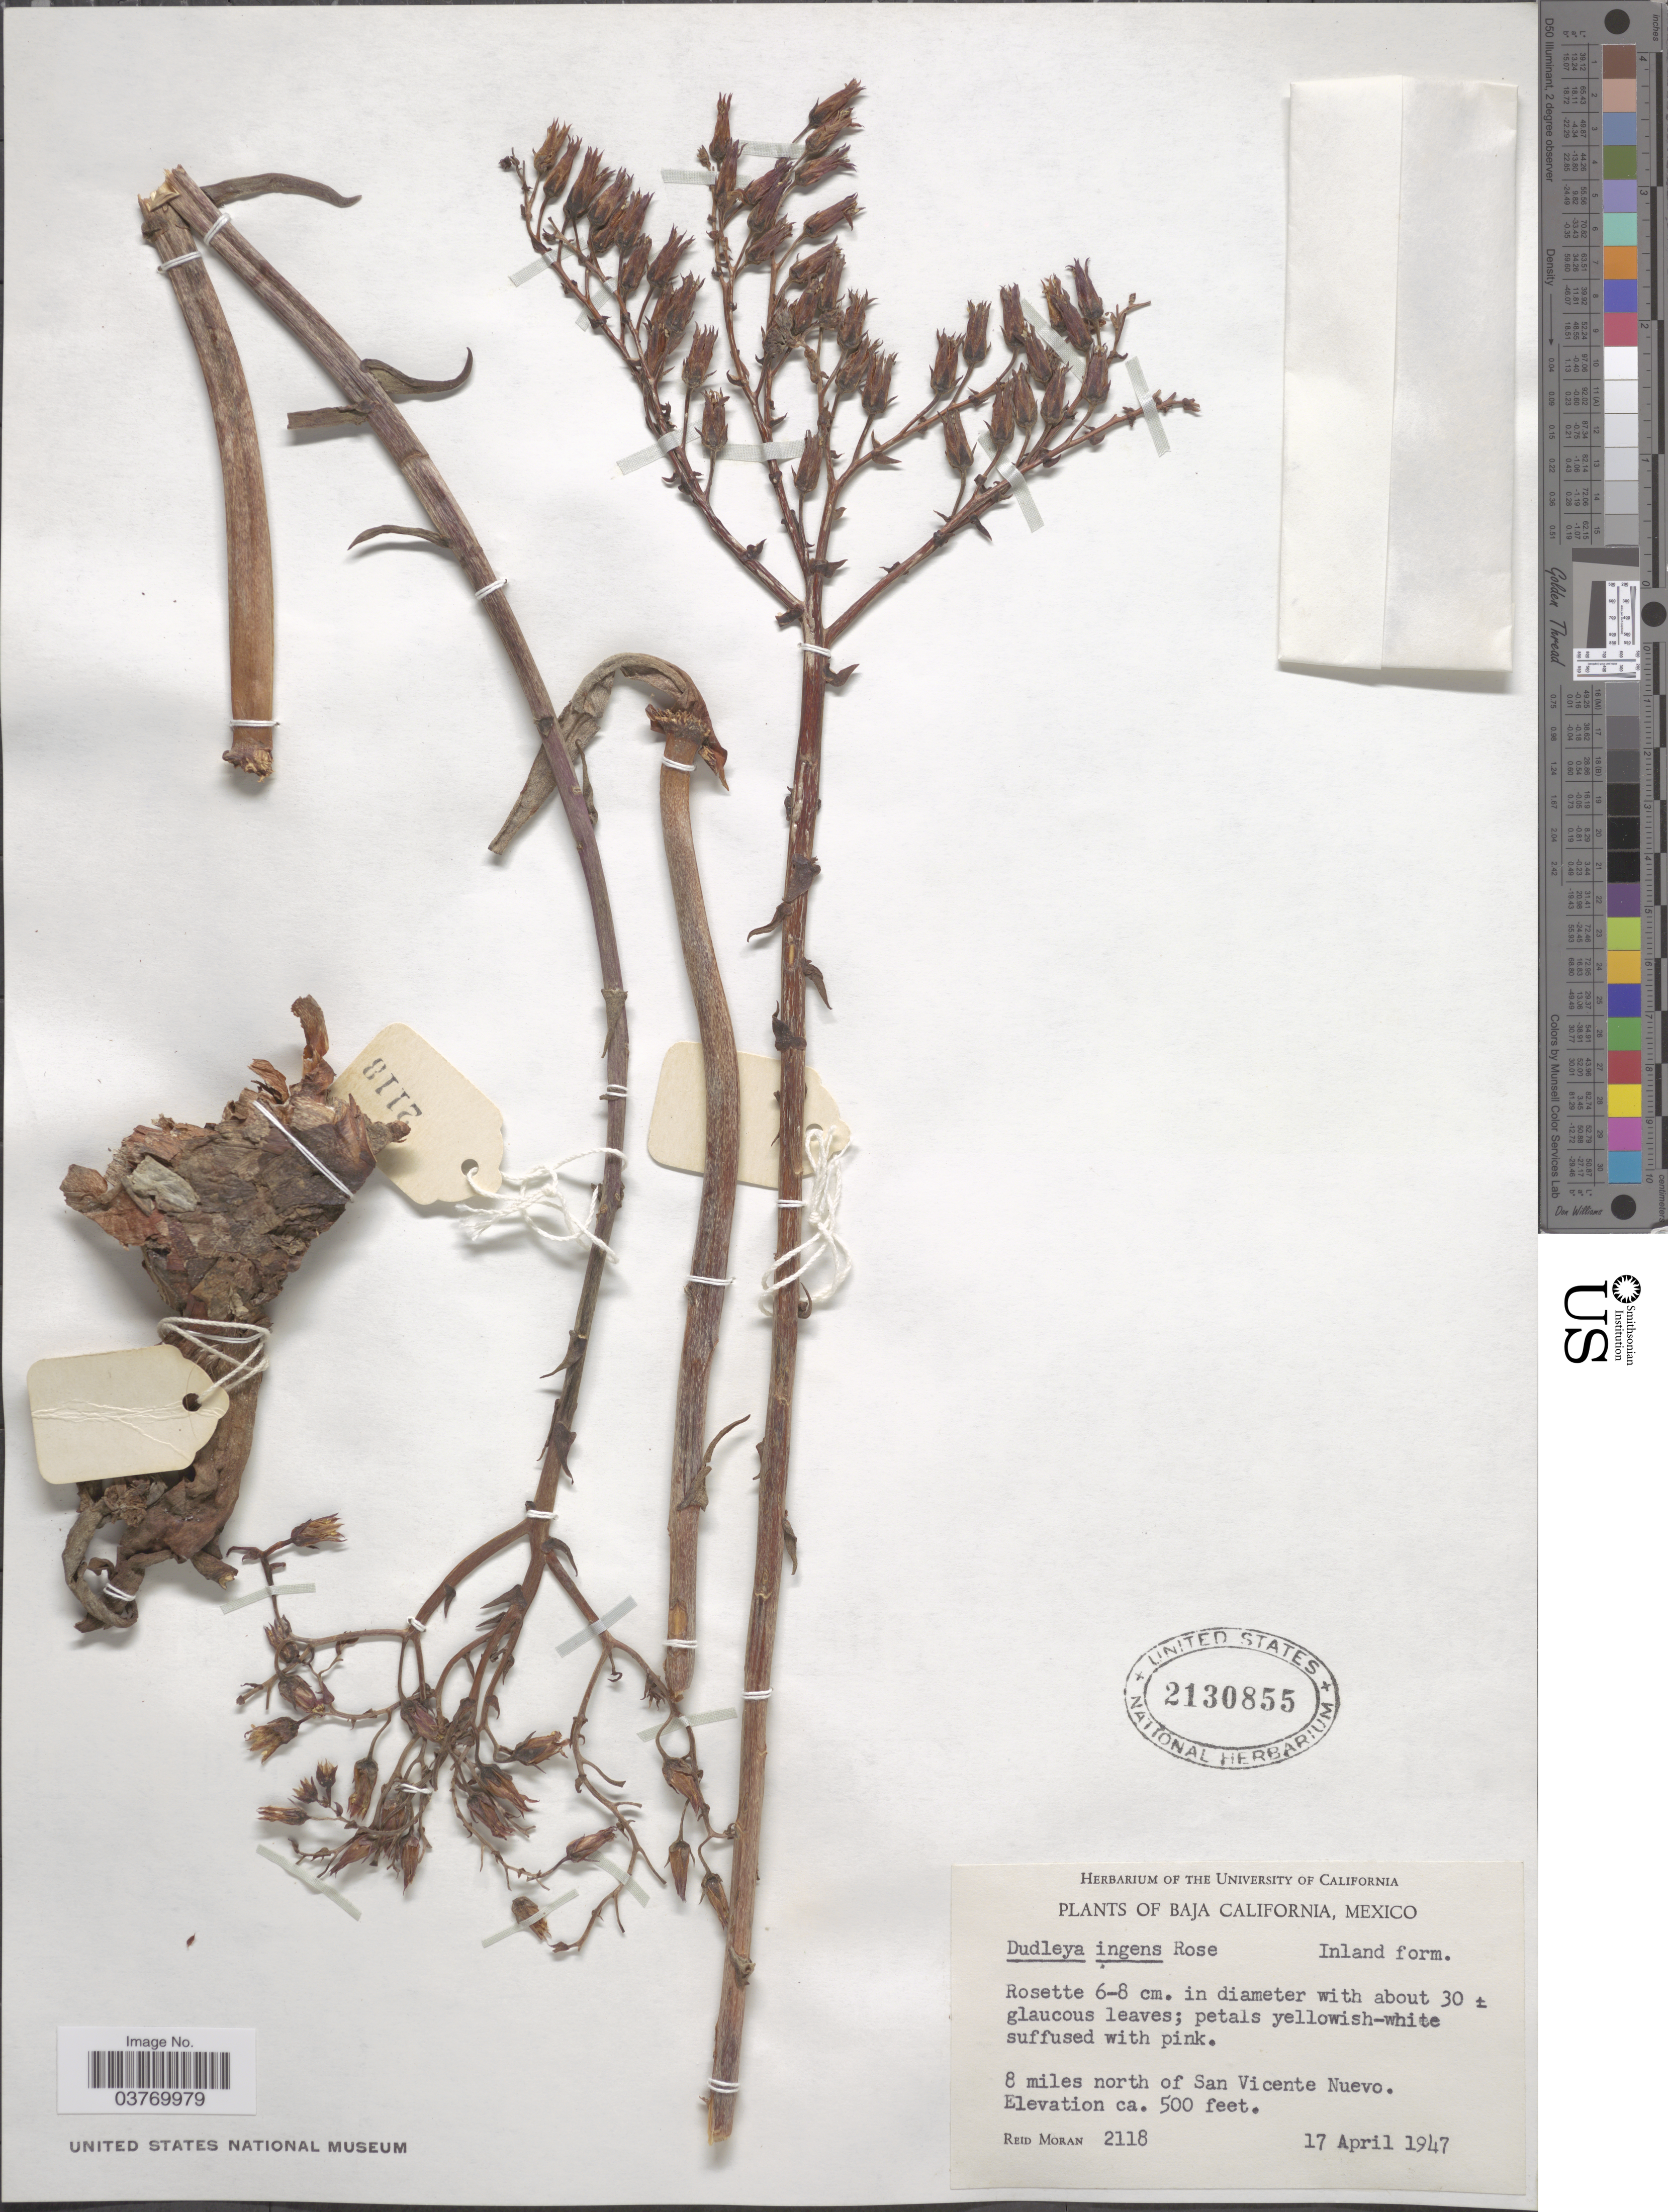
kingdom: Plantae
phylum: Tracheophyta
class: Magnoliopsida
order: Saxifragales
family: Crassulaceae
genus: Dudleya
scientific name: Dudleya ingens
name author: Rose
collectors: R. V. Moran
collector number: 2118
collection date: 1947-04-17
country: Mexico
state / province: Baja California Norte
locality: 8 miles north of San Vicente Nuevo.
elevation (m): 152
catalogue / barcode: US 2130855